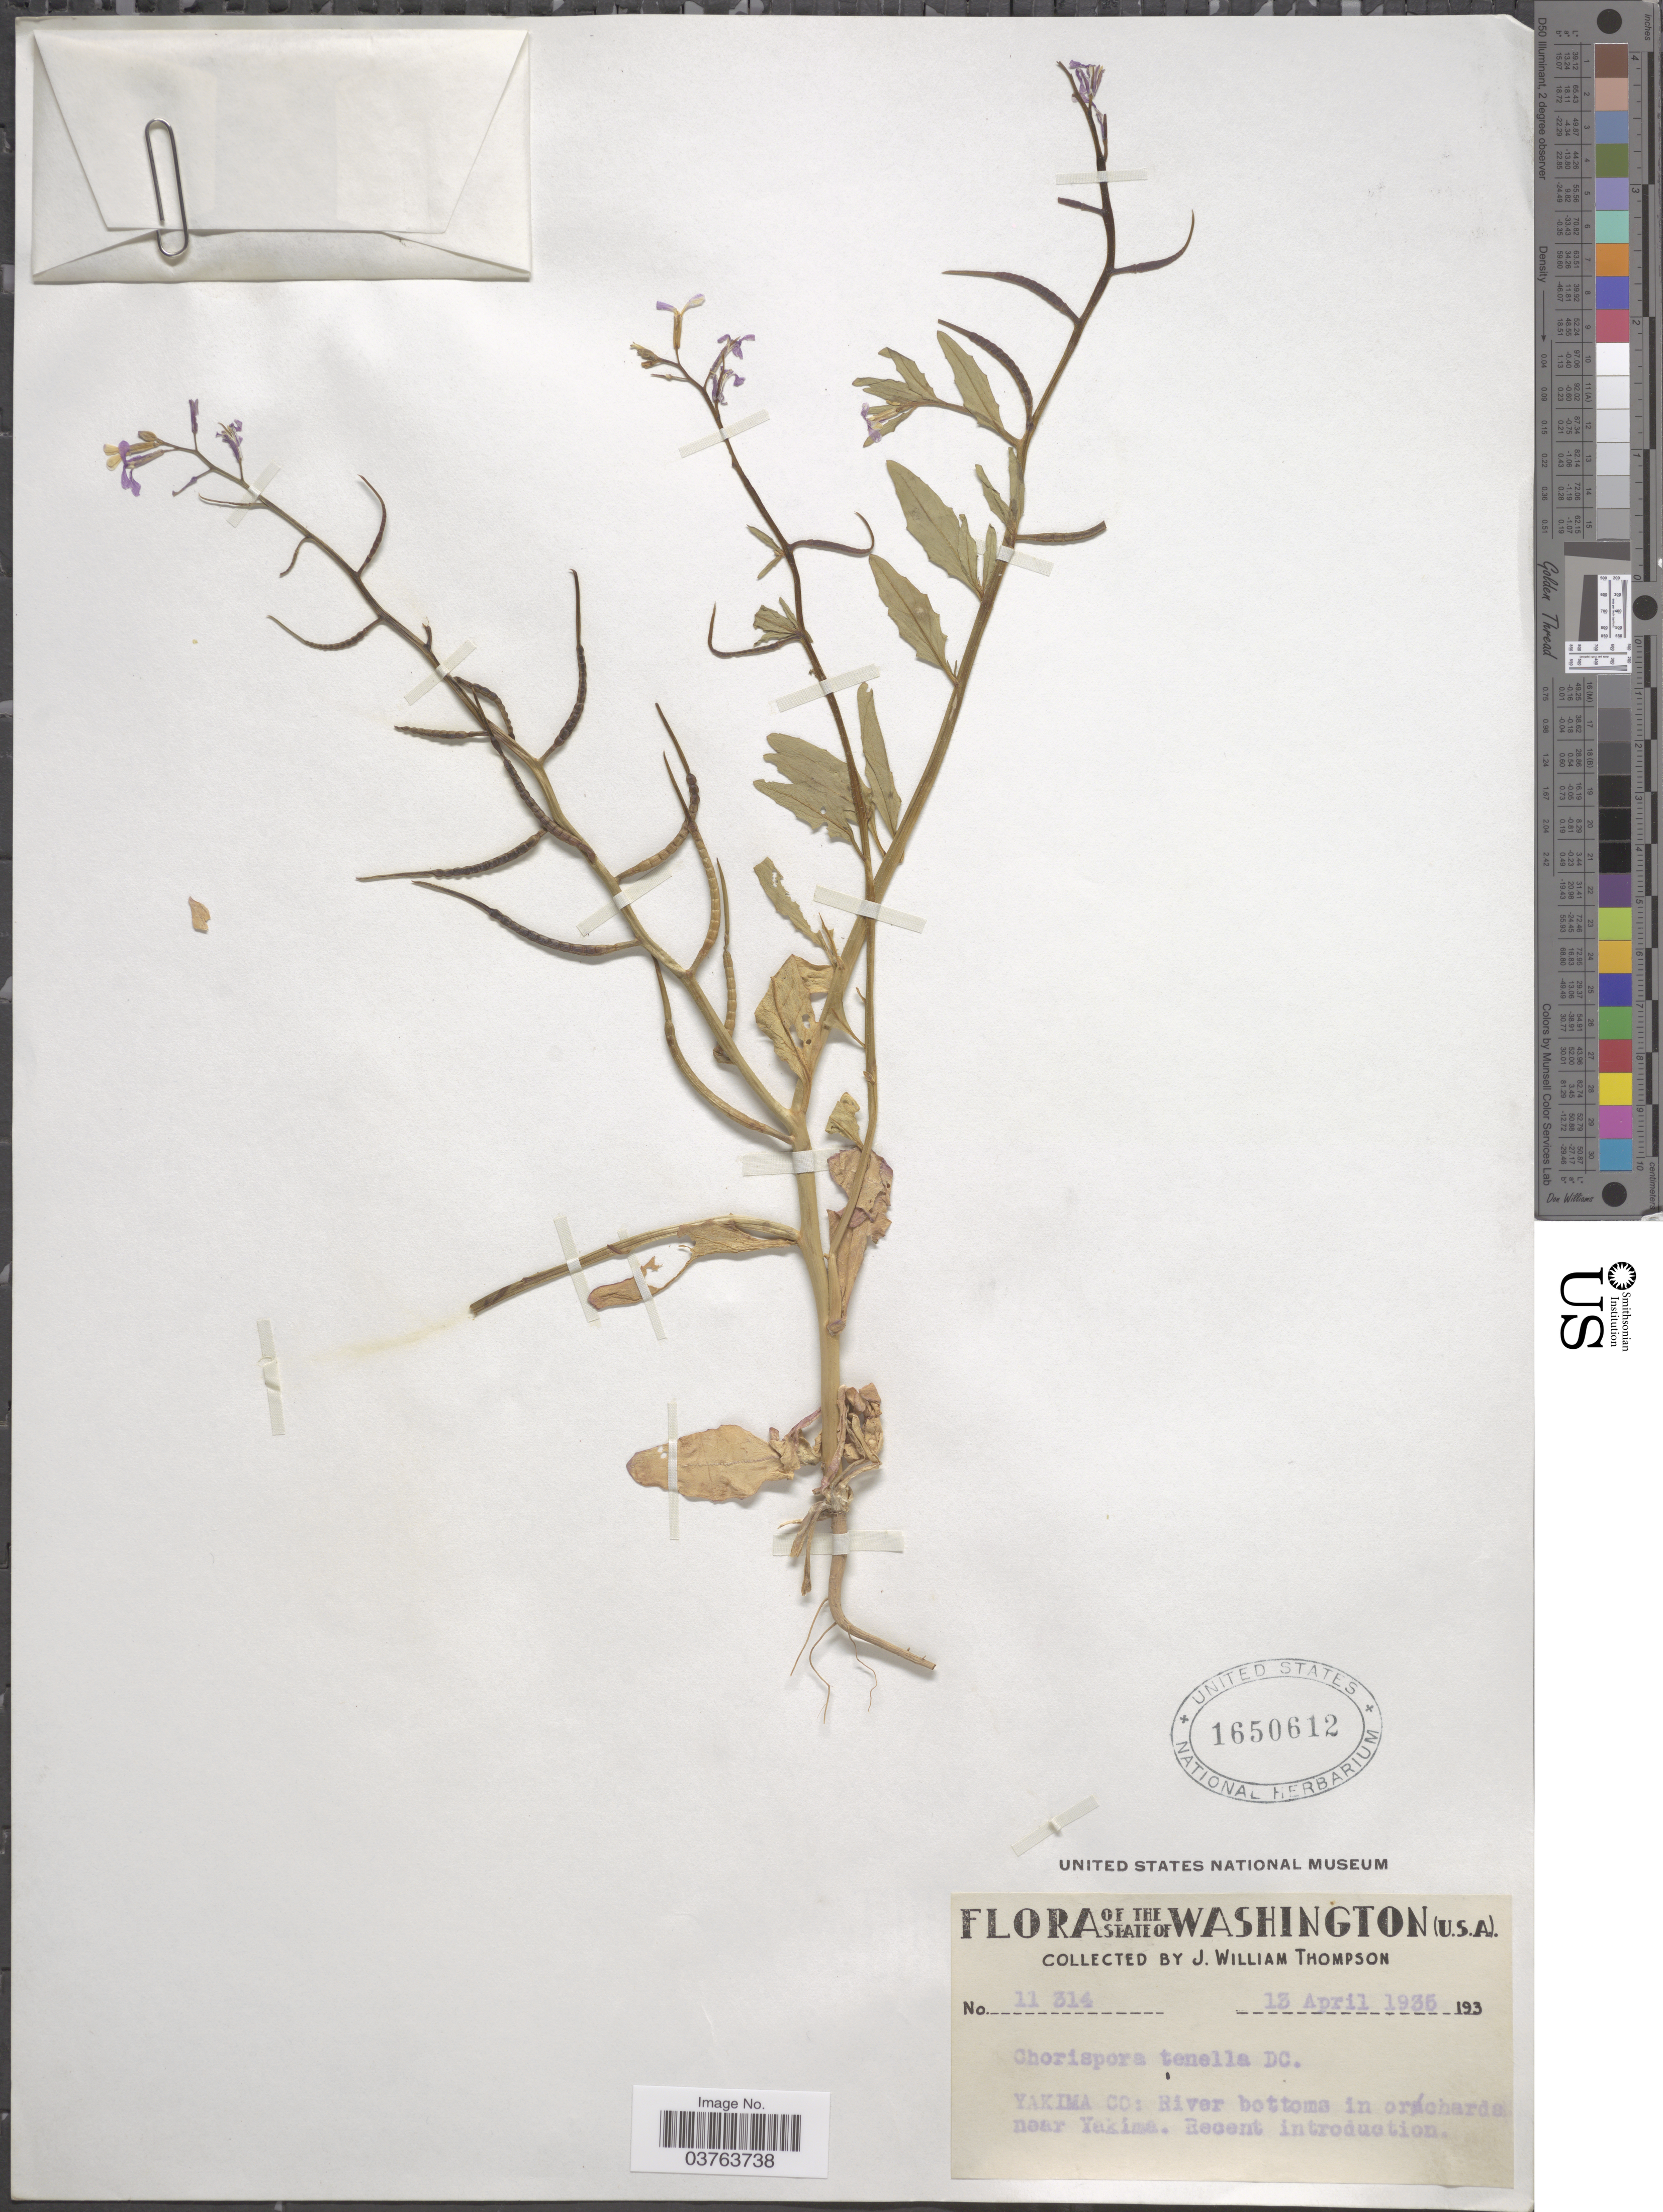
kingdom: Plantae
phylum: Tracheophyta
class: Magnoliopsida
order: Brassicales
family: Brassicaceae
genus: Chorispora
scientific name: Chorispora tenella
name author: DC.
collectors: J. W. Thompson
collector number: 11314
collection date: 1935-04-13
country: United States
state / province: Washington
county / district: Yakima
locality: Yakima Co: River bottoms in orchards near Yakima.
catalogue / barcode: US 1650612